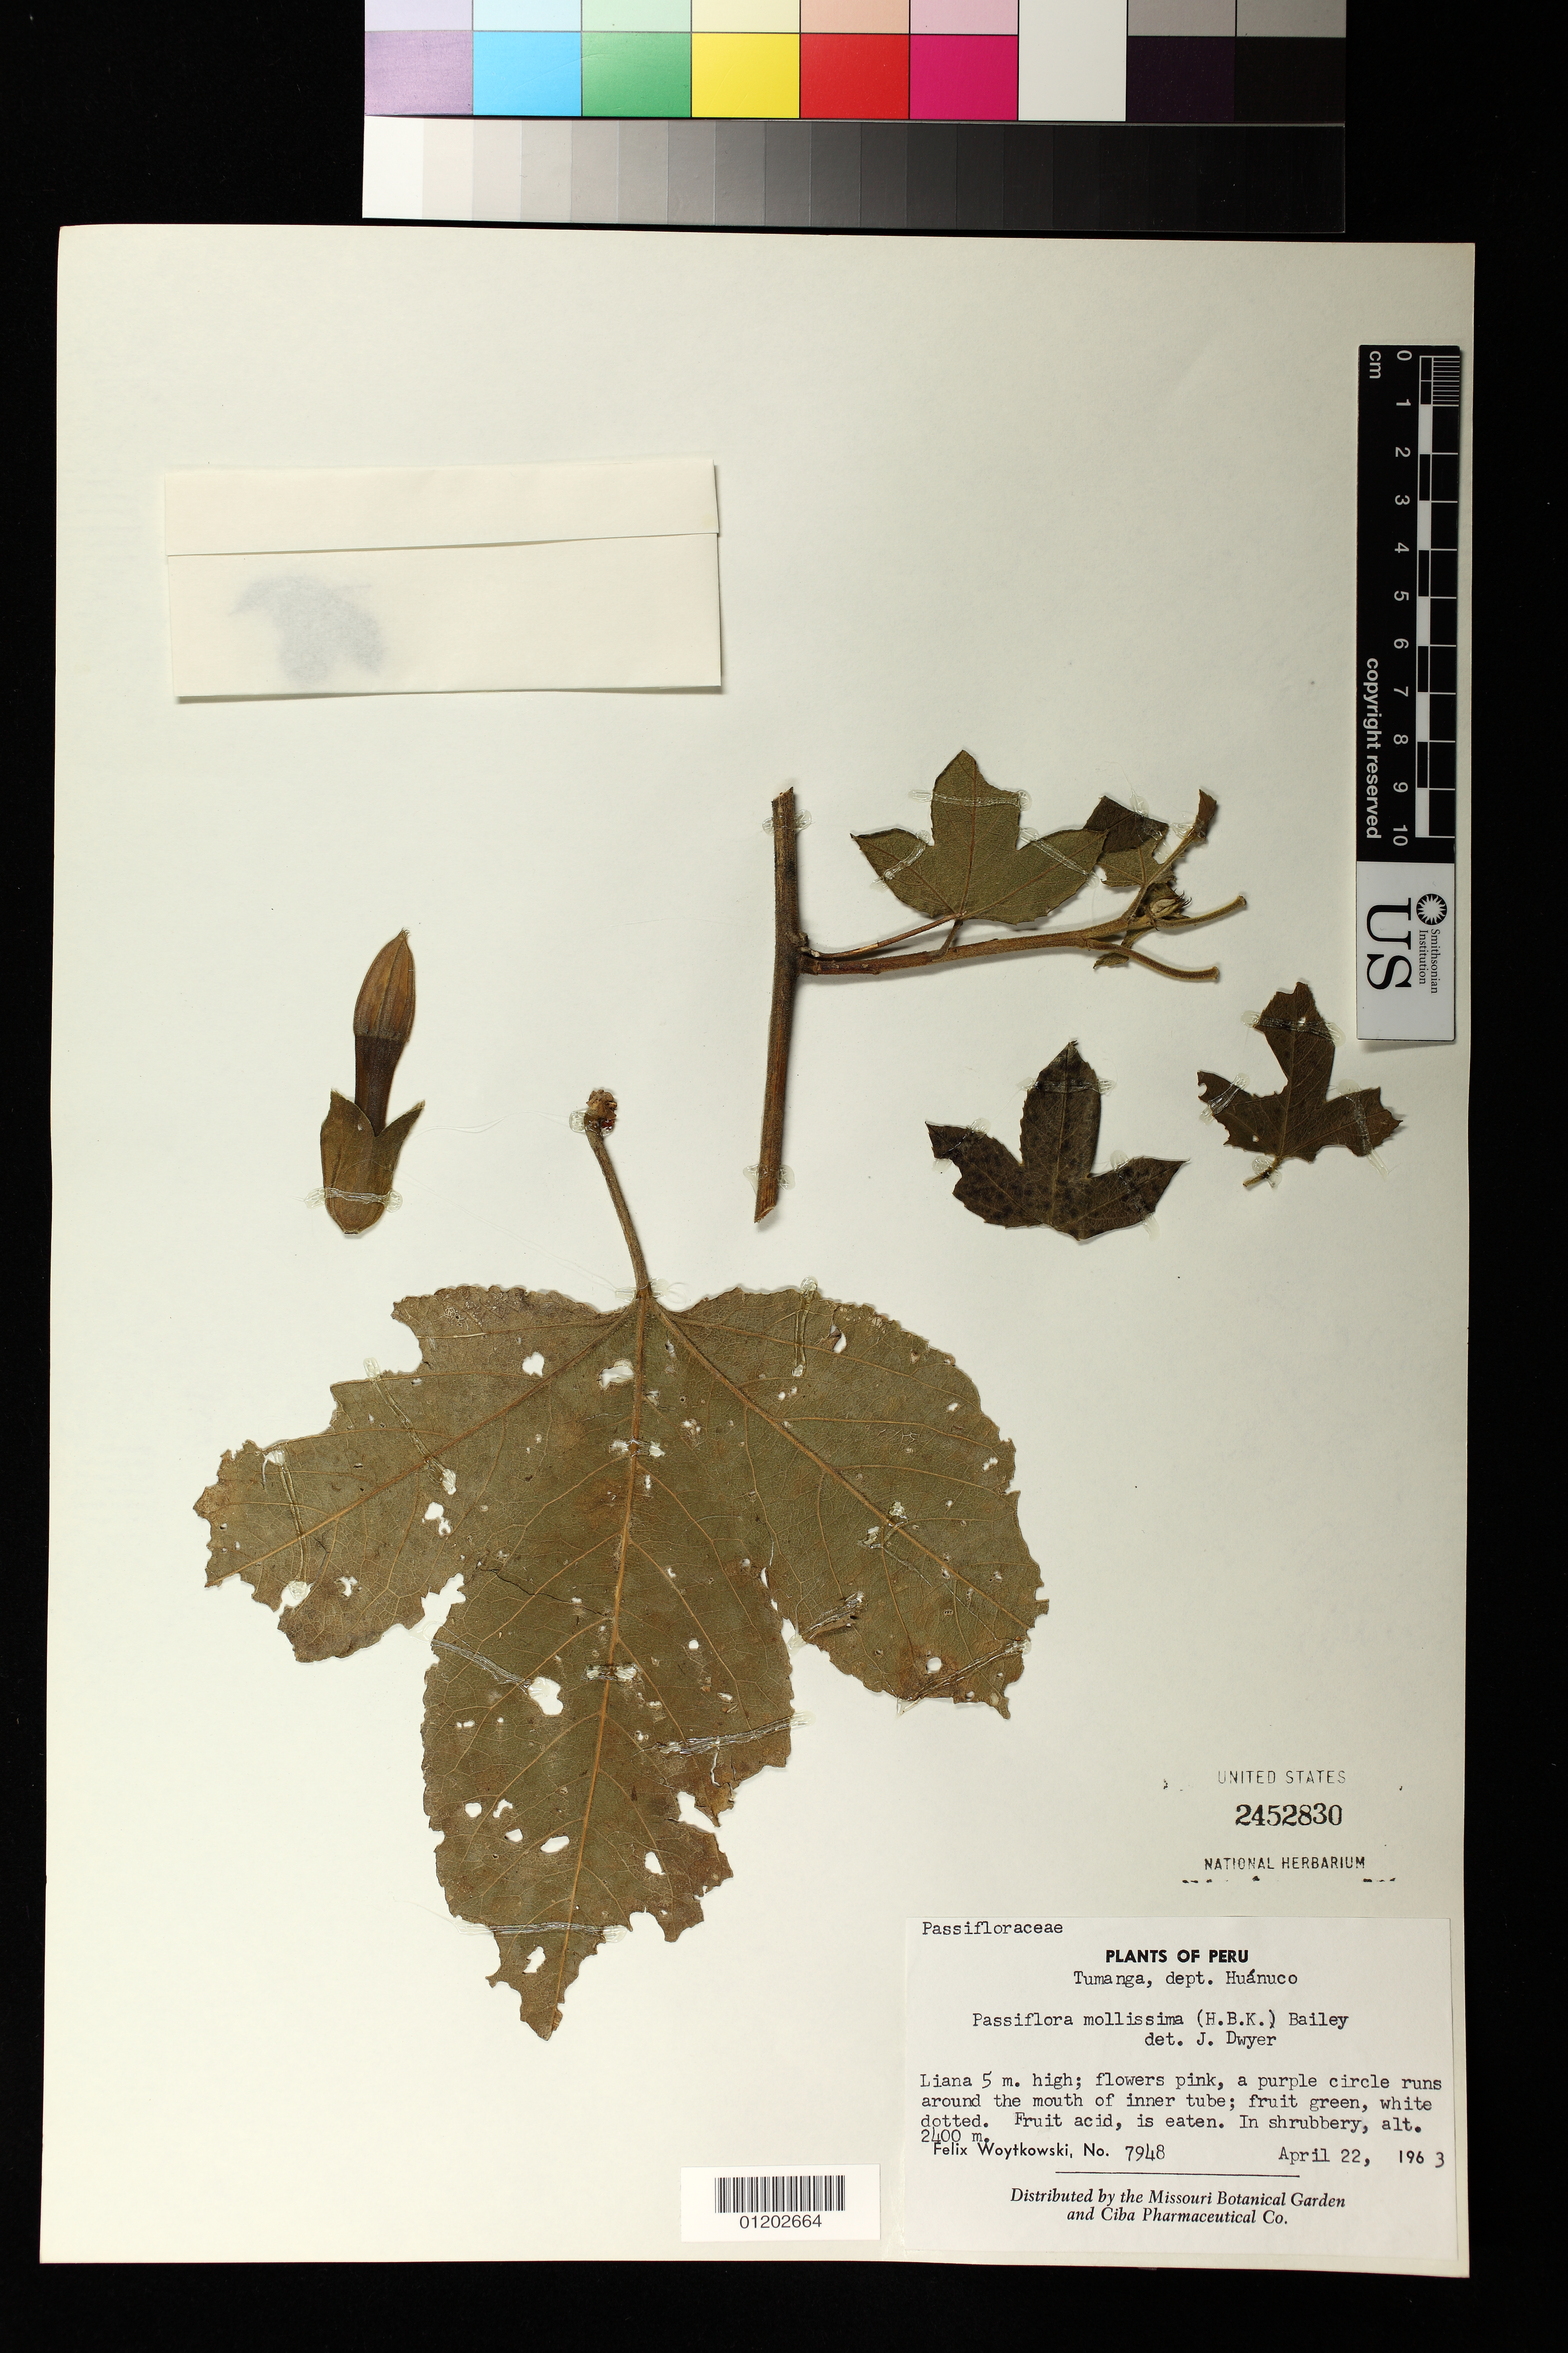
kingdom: Plantae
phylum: Tracheophyta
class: Magnoliopsida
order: Malpighiales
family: Passifloraceae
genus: Passiflora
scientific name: Passiflora mollissima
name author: (Kunth) L.H. Bailey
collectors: F. Woytkowski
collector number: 7948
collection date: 1963-04-22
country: Peru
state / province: Huánuco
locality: Tumanga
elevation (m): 2400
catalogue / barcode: US 2452830